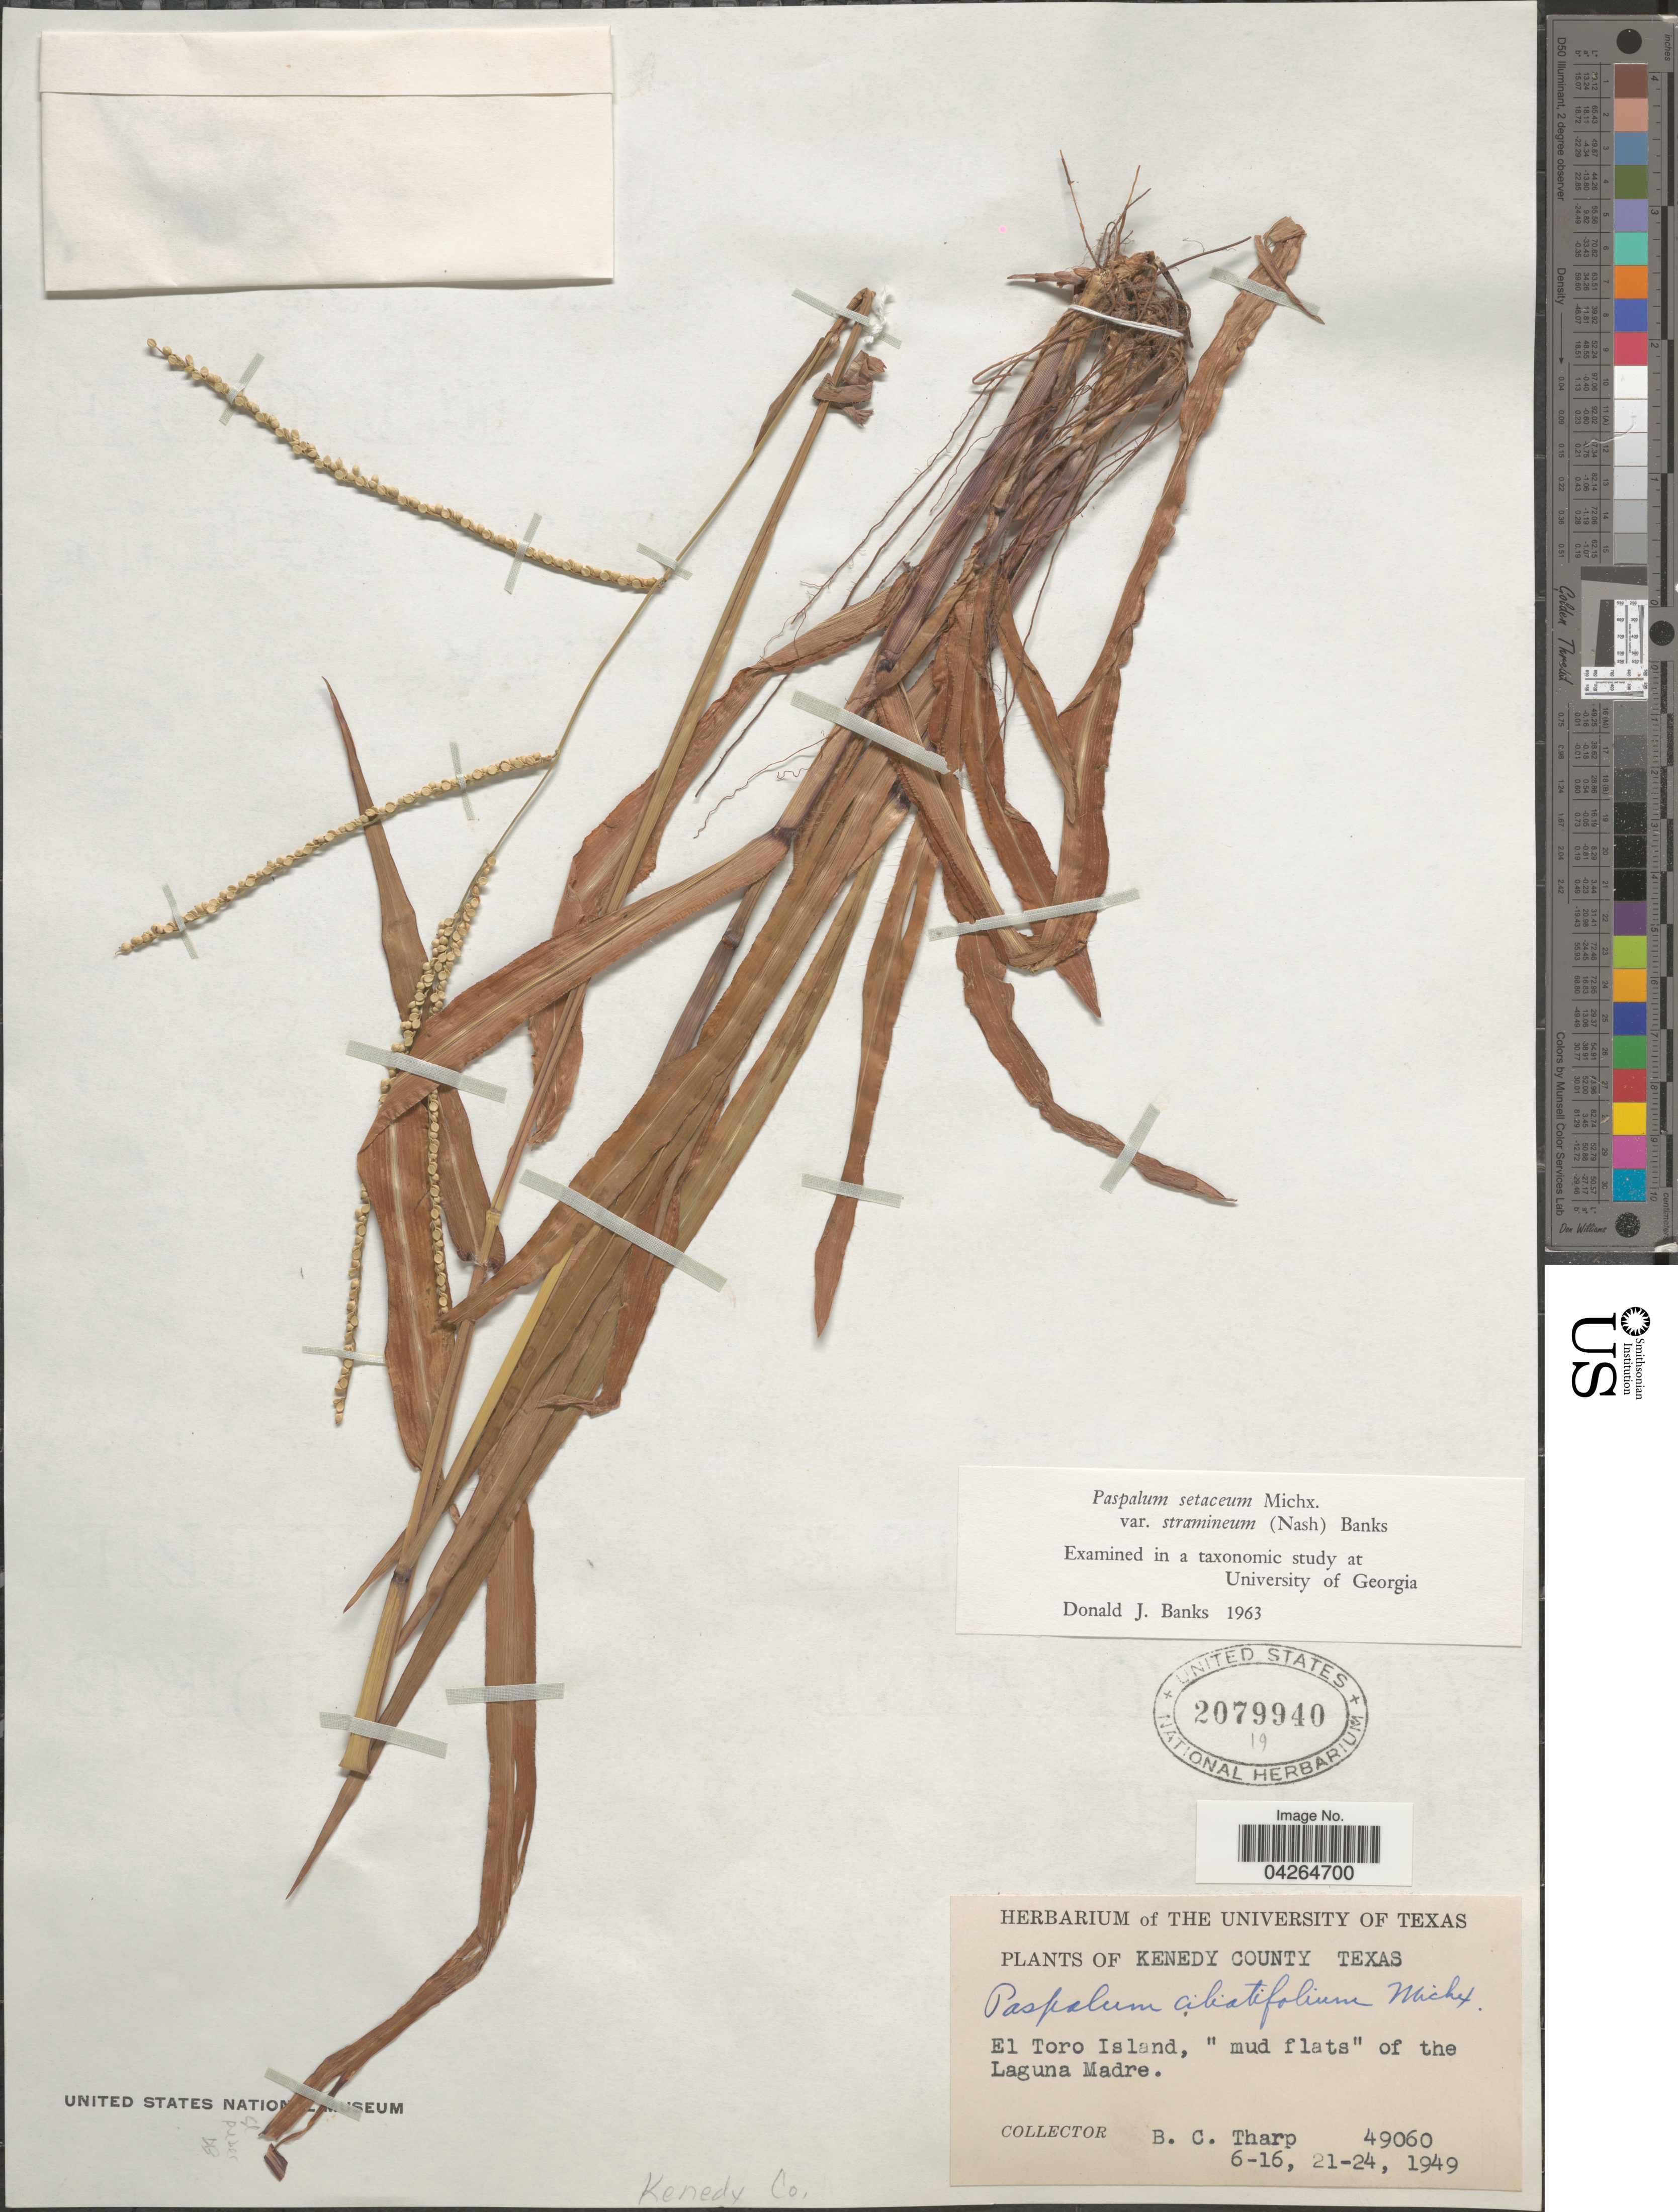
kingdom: Plantae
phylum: Tracheophyta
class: Liliopsida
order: Poales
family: Poaceae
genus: Paspalum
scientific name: Paspalum setaceum var. stramineum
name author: (Nash) D.J. Banks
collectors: B. C. Tharp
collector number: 49060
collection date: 1949-06-16/1949-06-24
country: United States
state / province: Texas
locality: Kenedy County. El Toro Island, "mud flats" of the Laguna Madre.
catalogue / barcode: US 2079940